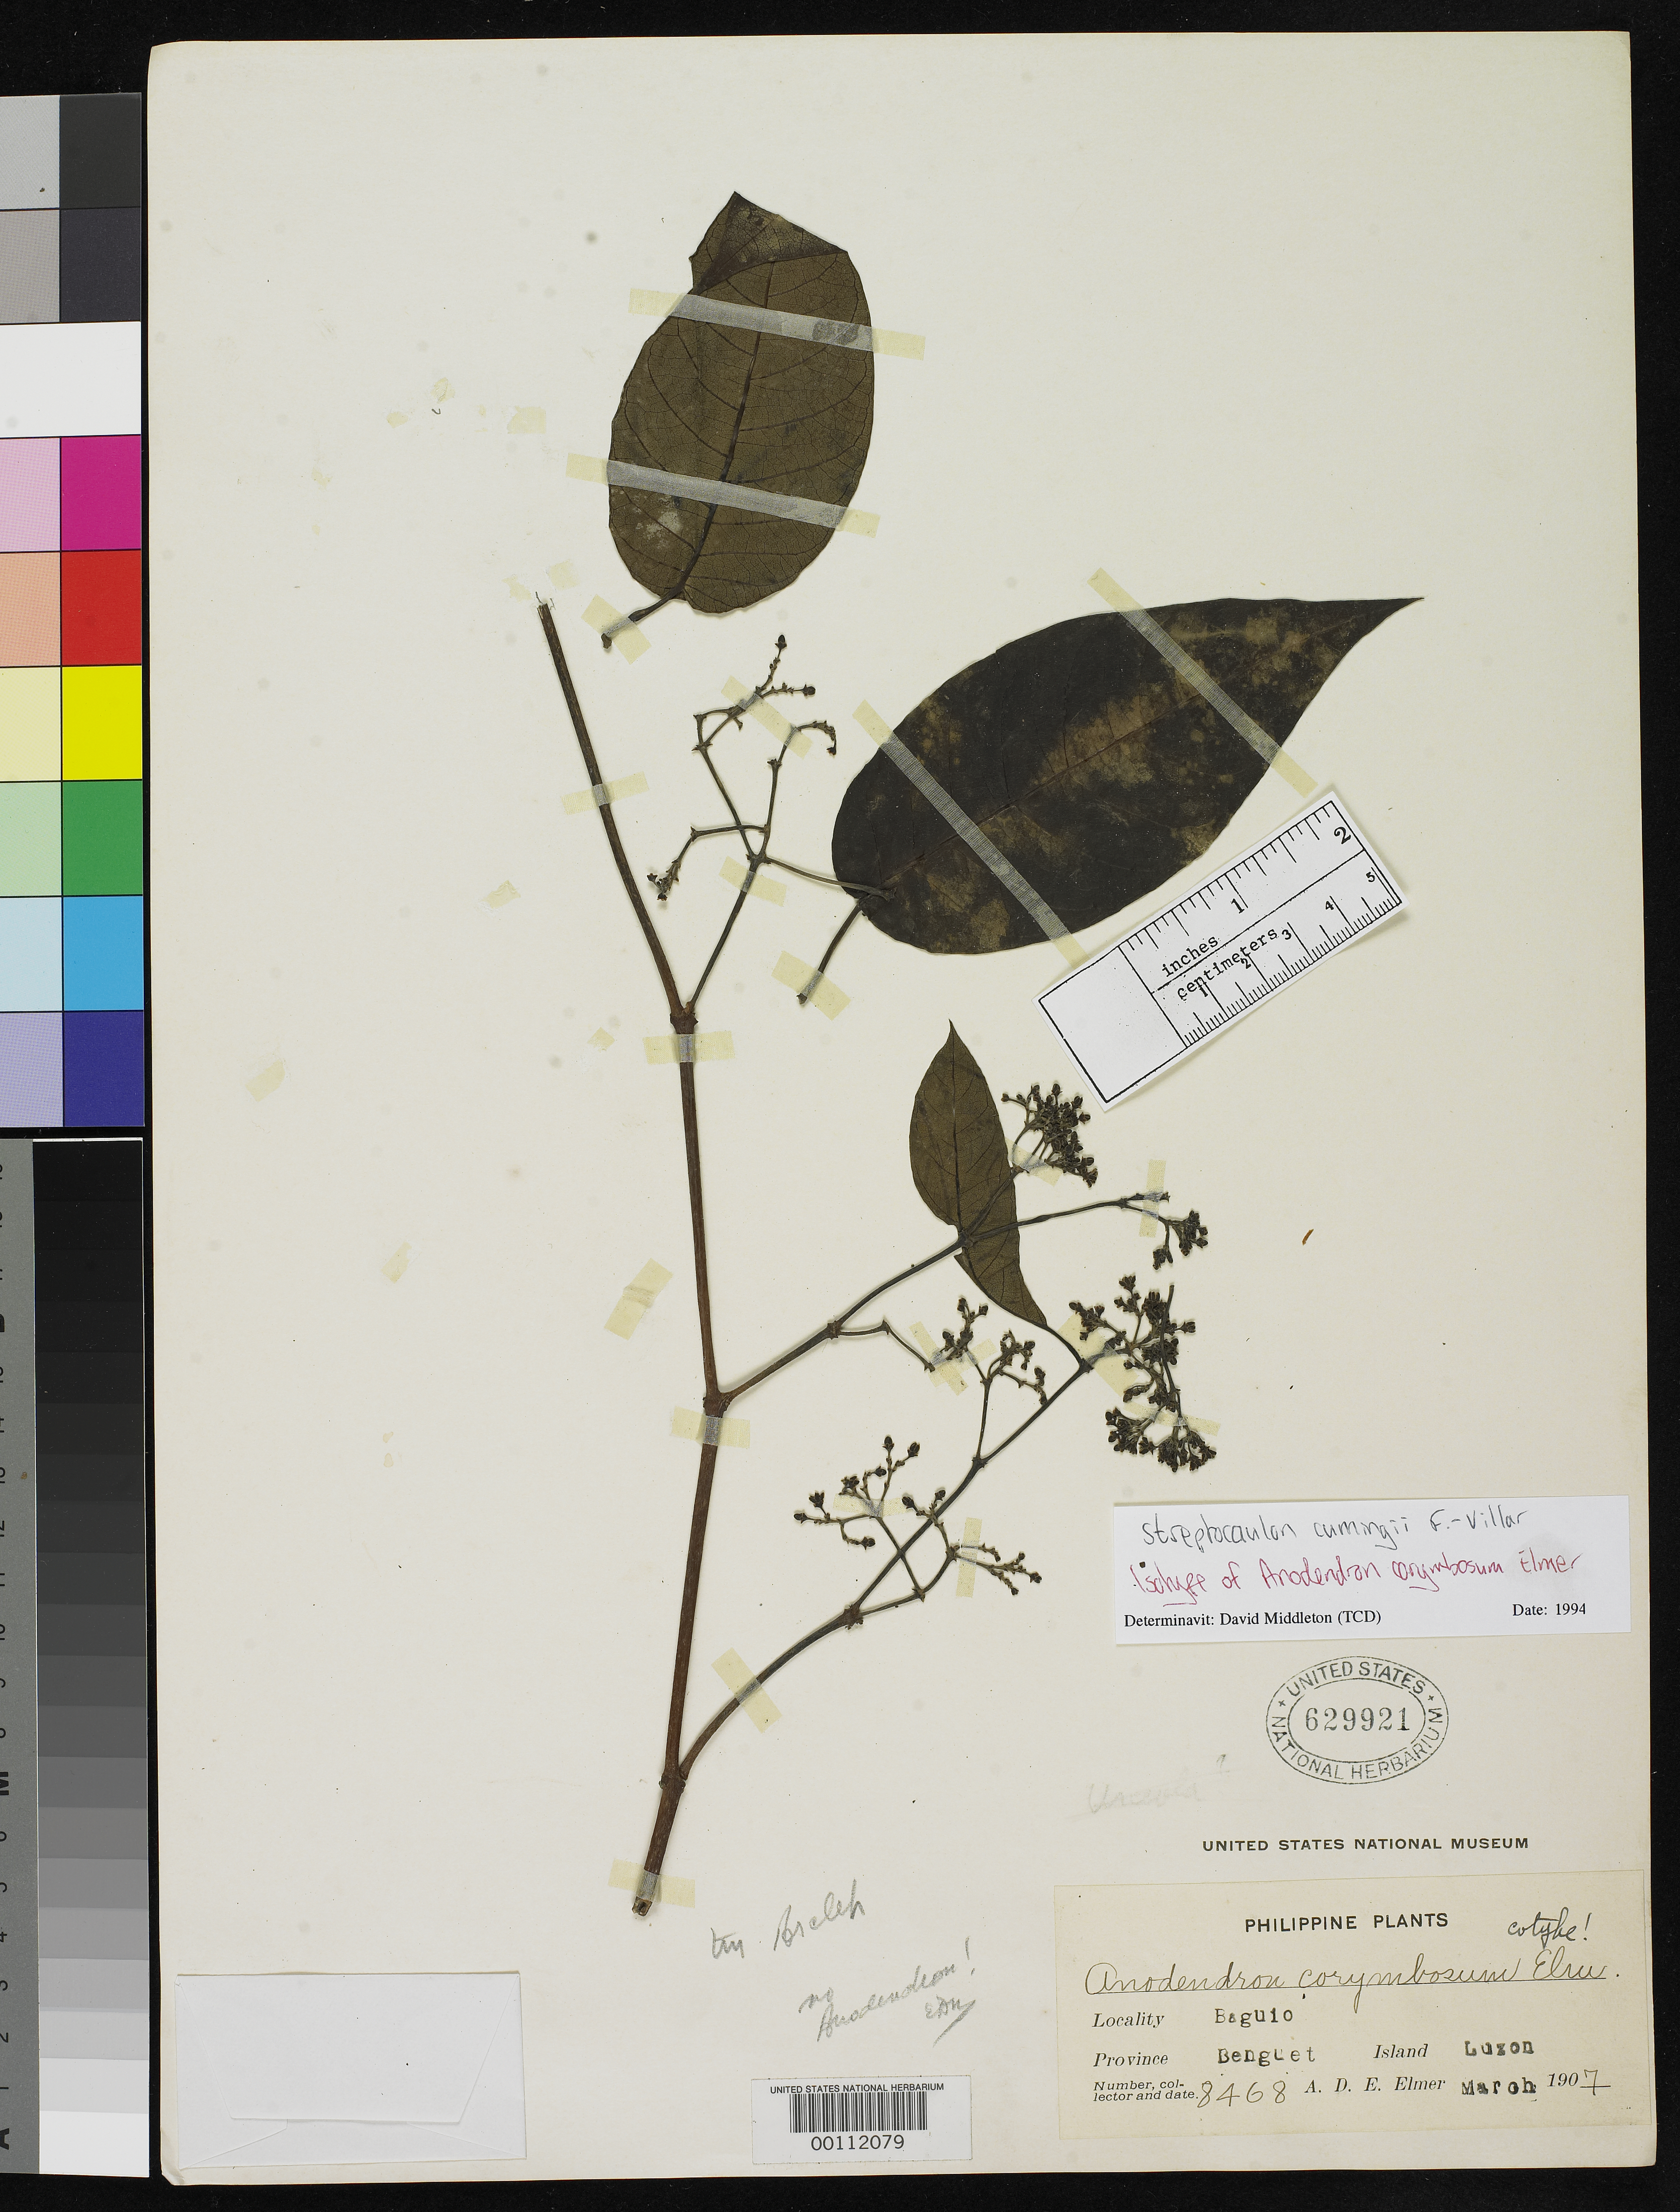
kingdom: Plantae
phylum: Tracheophyta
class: Magnoliopsida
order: Gentianales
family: Apocynaceae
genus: Anodendron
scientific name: Anodendron corymbosum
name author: Elmer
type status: Isotype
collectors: A. D. E. Elmer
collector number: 8468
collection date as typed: Mar 1907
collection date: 1907-03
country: Philippines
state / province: Cordillera (Administrative Region)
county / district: Benguet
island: Luzon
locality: Baguio.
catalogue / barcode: US 629921